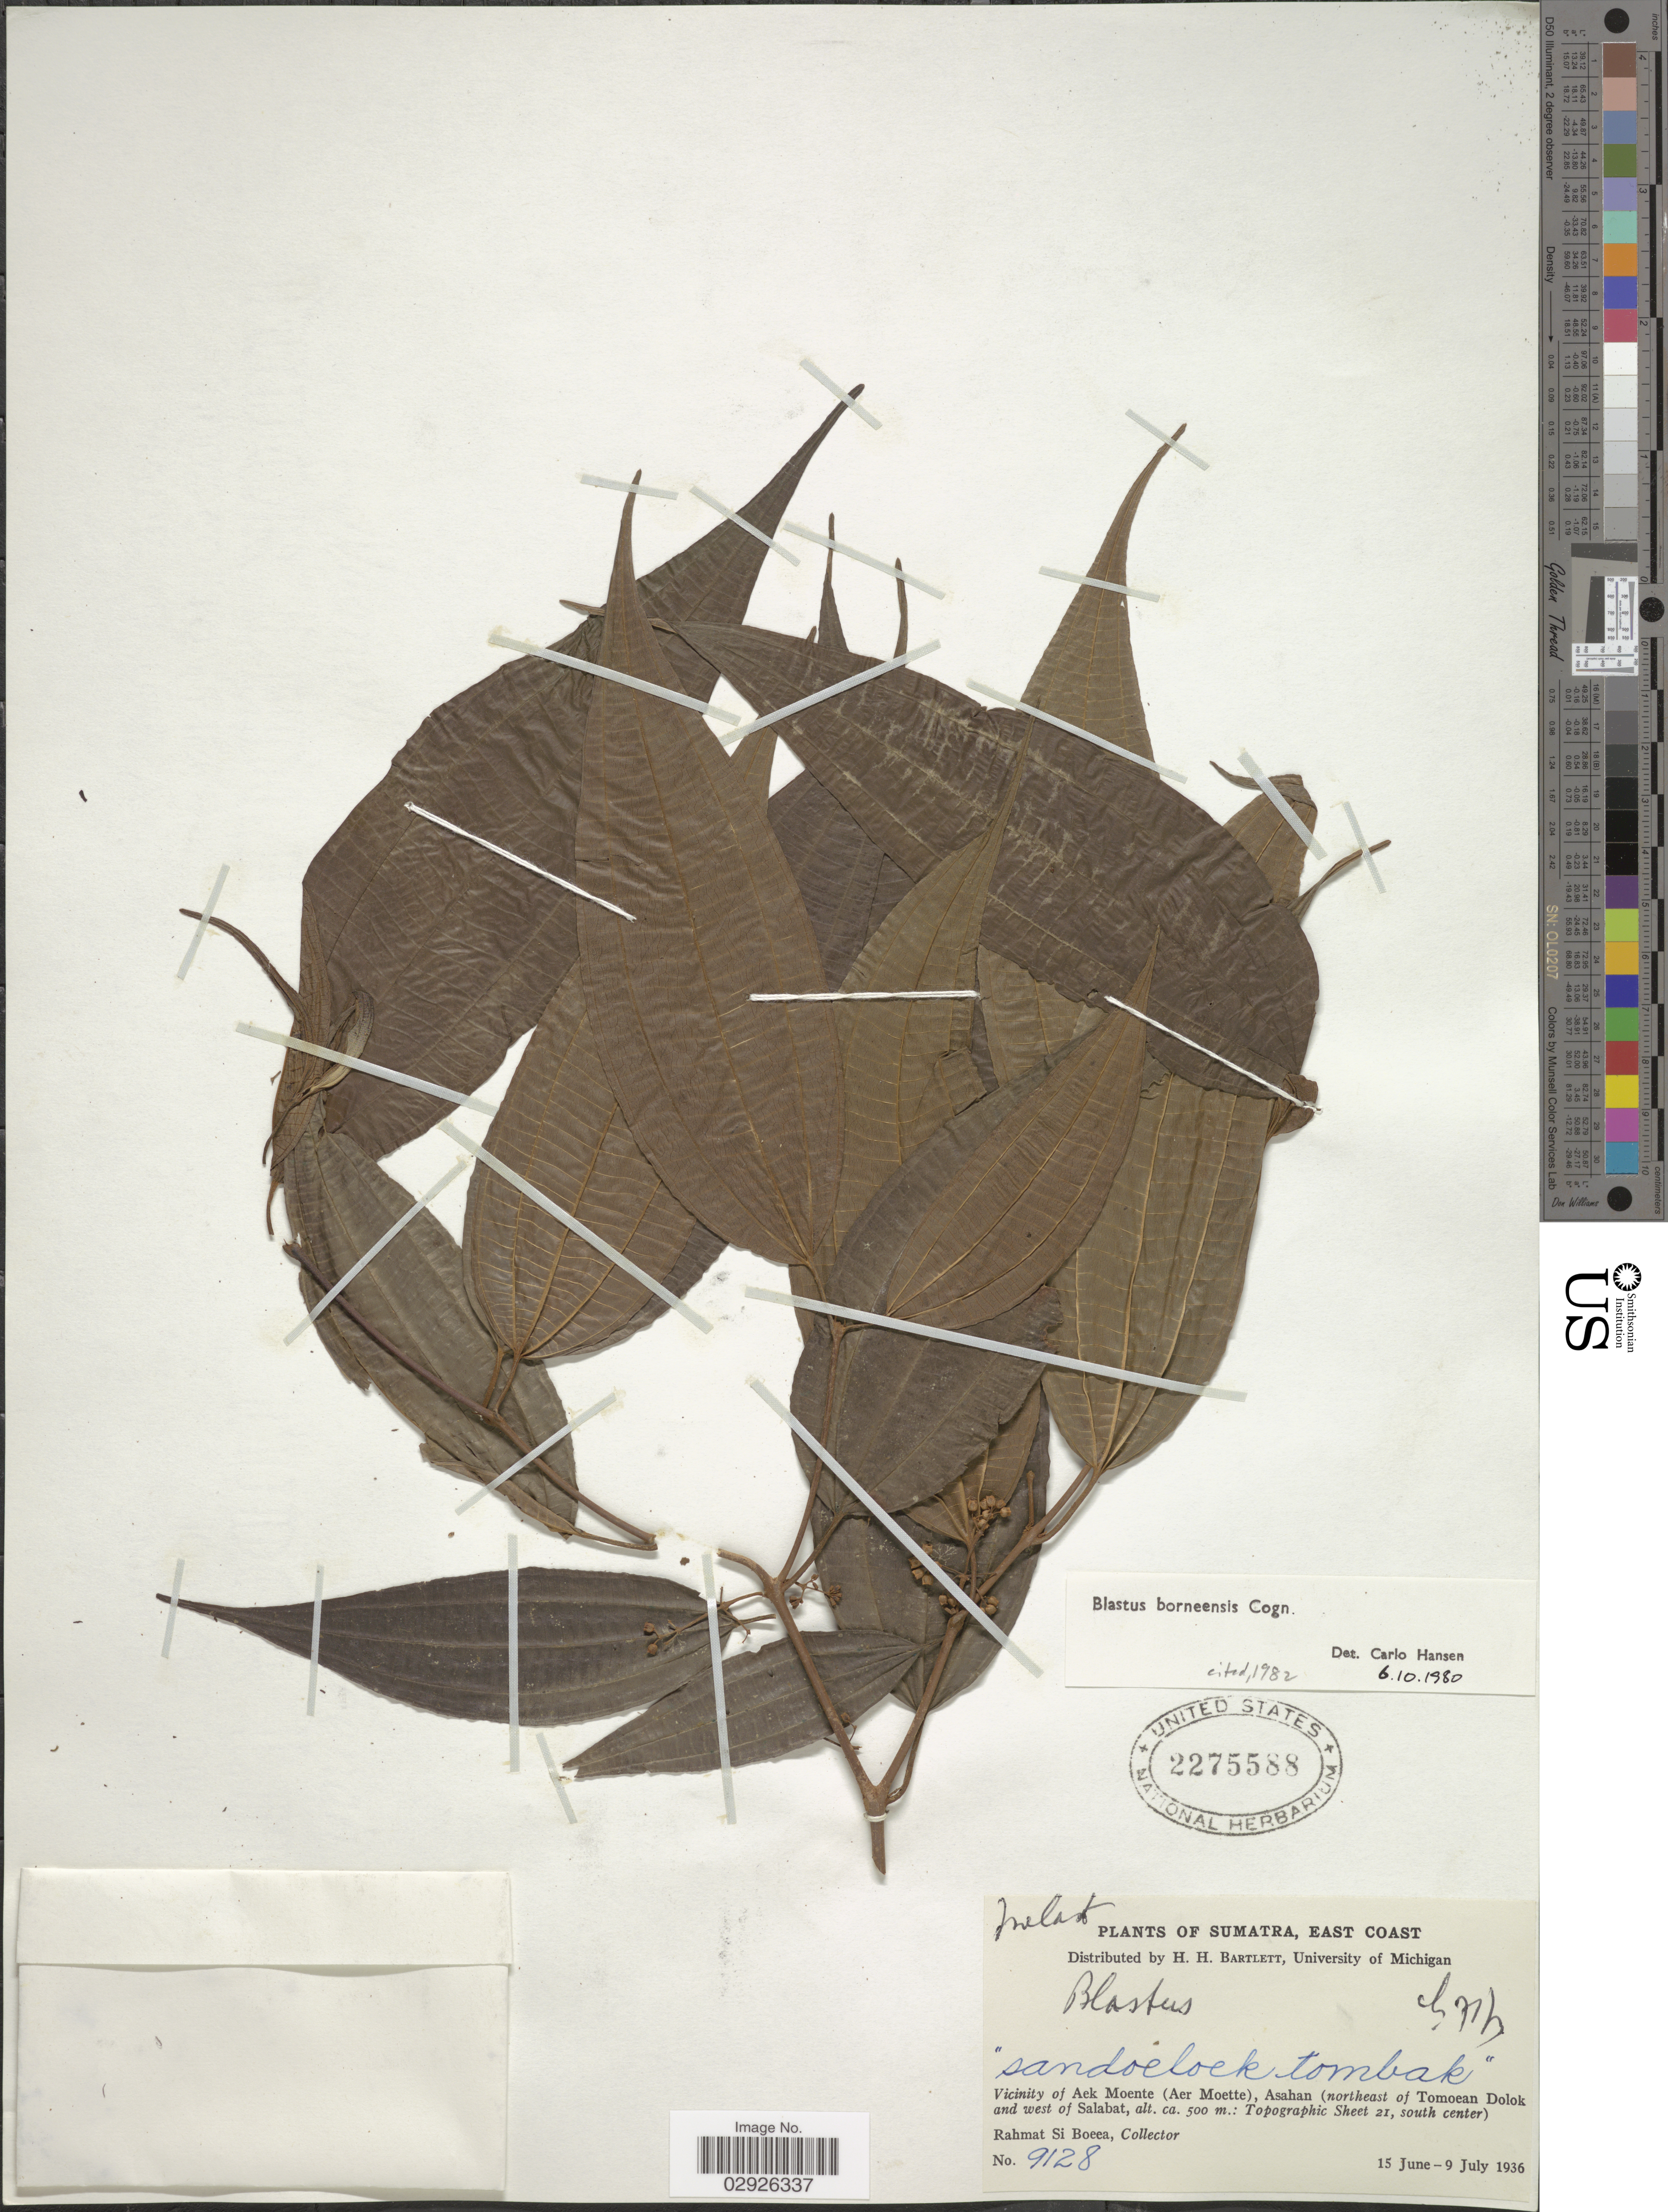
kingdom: Plantae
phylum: Tracheophyta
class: Magnoliopsida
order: Myrtales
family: Melastomataceae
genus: Blastus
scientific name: Blastus borneensis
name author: Cogn. ex Boerl.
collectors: Rahmat Si Boeea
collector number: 9128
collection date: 1936-06-15/1936-07-09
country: Indonesia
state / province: Sumatra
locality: East Coast, Vicinity of Aek Moente (Aer Moette), Asahan (northeast of Tomoean Dolok and west of Salabat, Topographic Sheet 21, south center).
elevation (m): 500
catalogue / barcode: US 2275588